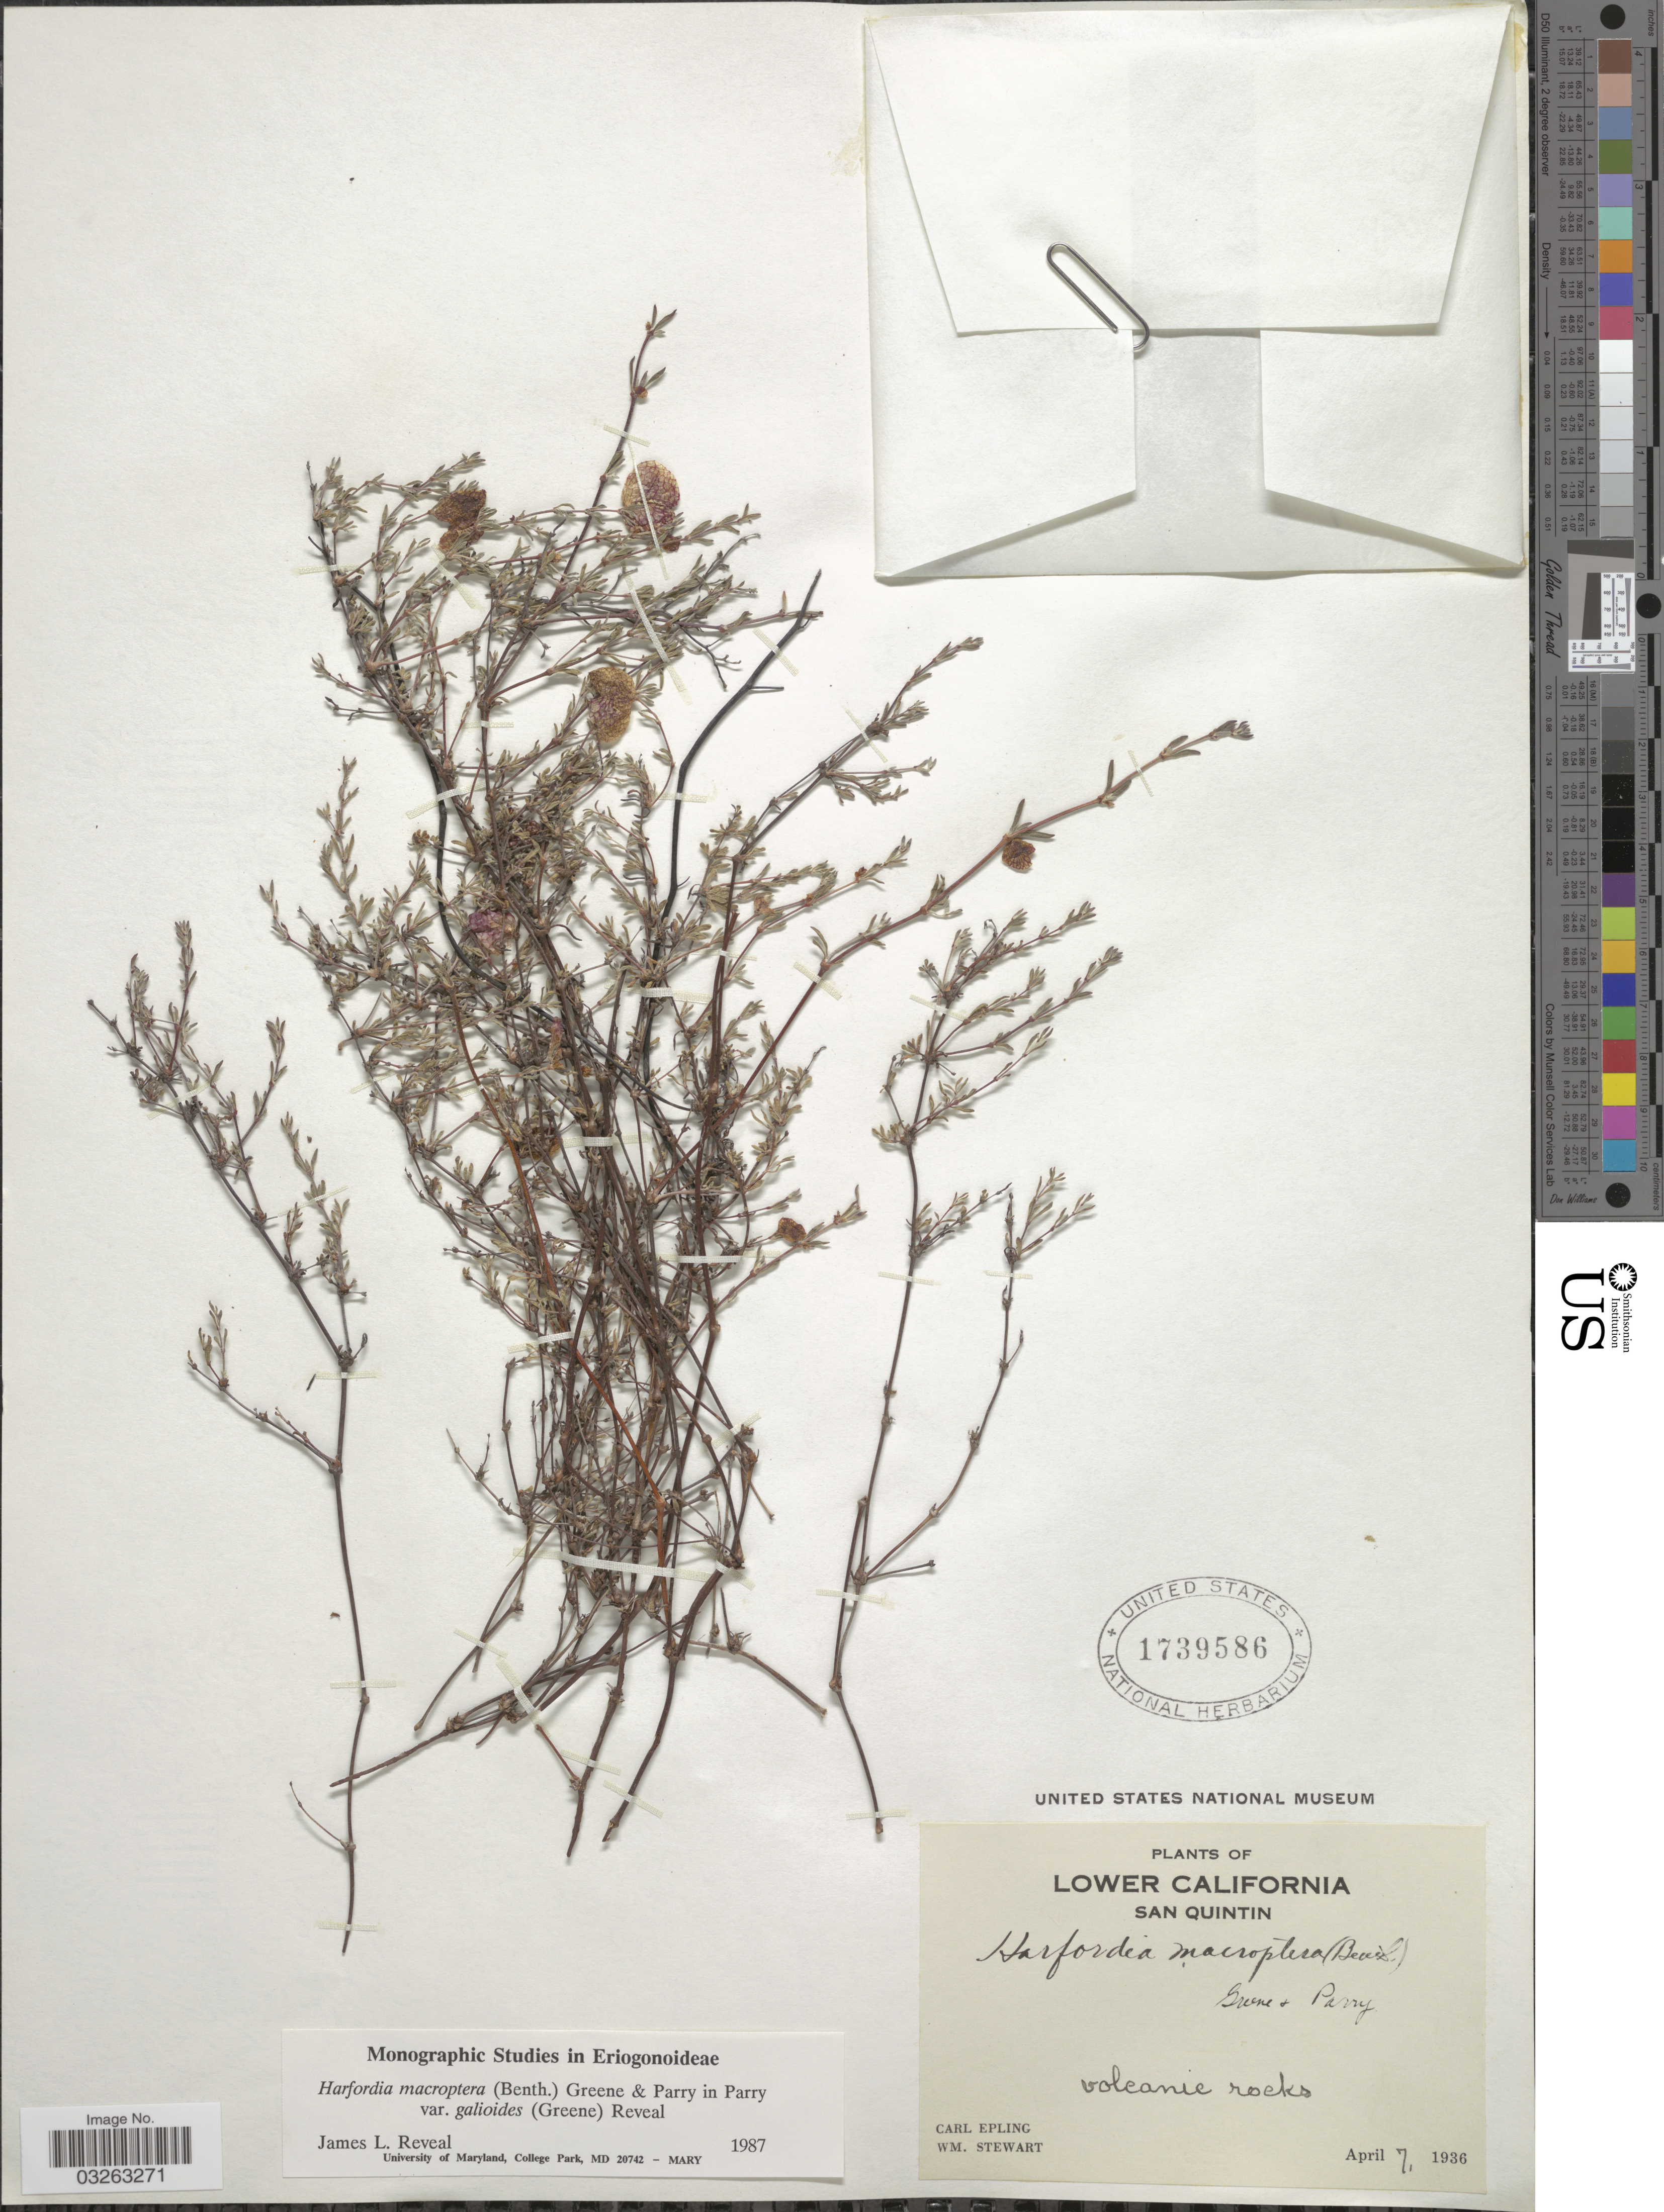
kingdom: Plantae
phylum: Tracheophyta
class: Magnoliopsida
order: Caryophyllales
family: Polygonaceae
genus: Harfordia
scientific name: Harfordia macroptera var. galioides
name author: (Greene) Reveal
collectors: C. C. Epling & W. Stewart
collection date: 1936-04-07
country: Mexico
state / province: Baja California Norte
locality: Lower California. San Quintin.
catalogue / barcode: US 1739586